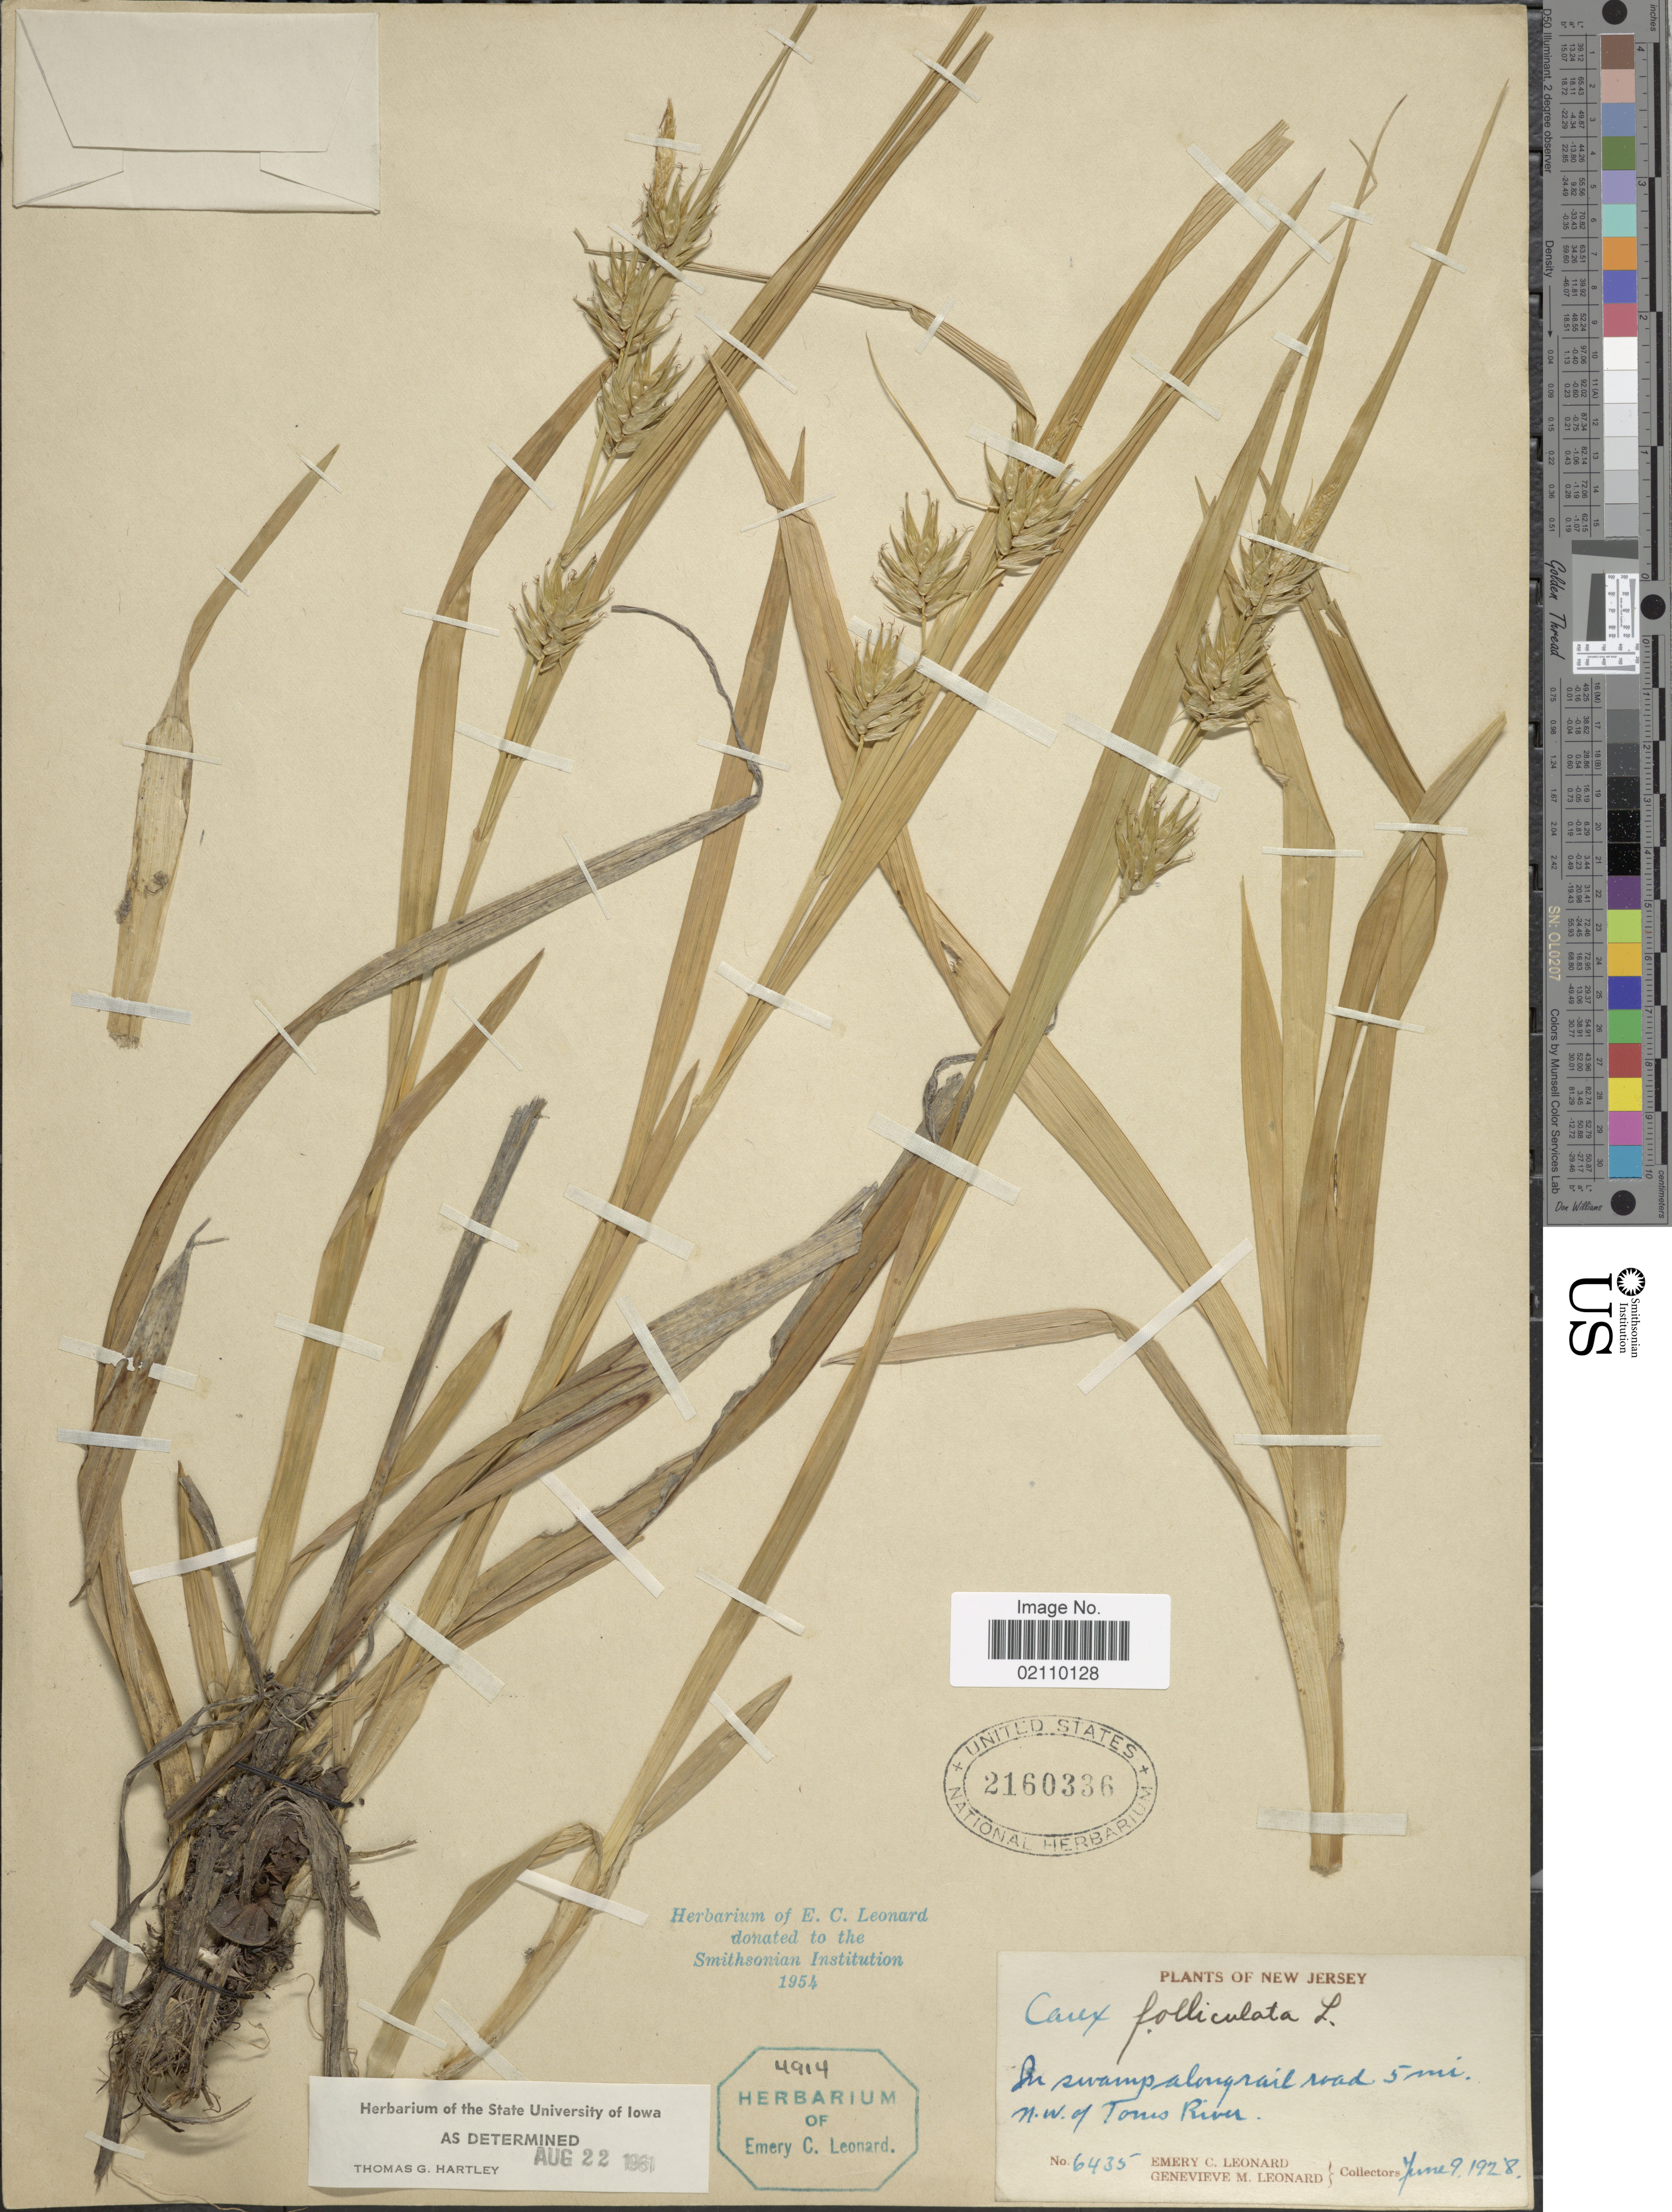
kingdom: Plantae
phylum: Tracheophyta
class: Liliopsida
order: Poales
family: Cyperaceae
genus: Carex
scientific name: Carex folliculata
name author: L.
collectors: E. C. Leonard & G. M. Leonard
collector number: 6435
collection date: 1928-06-09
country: United States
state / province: New Jersey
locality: In swamp along rail road 5 mi. N.W. of Toms River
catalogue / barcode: US 2160336